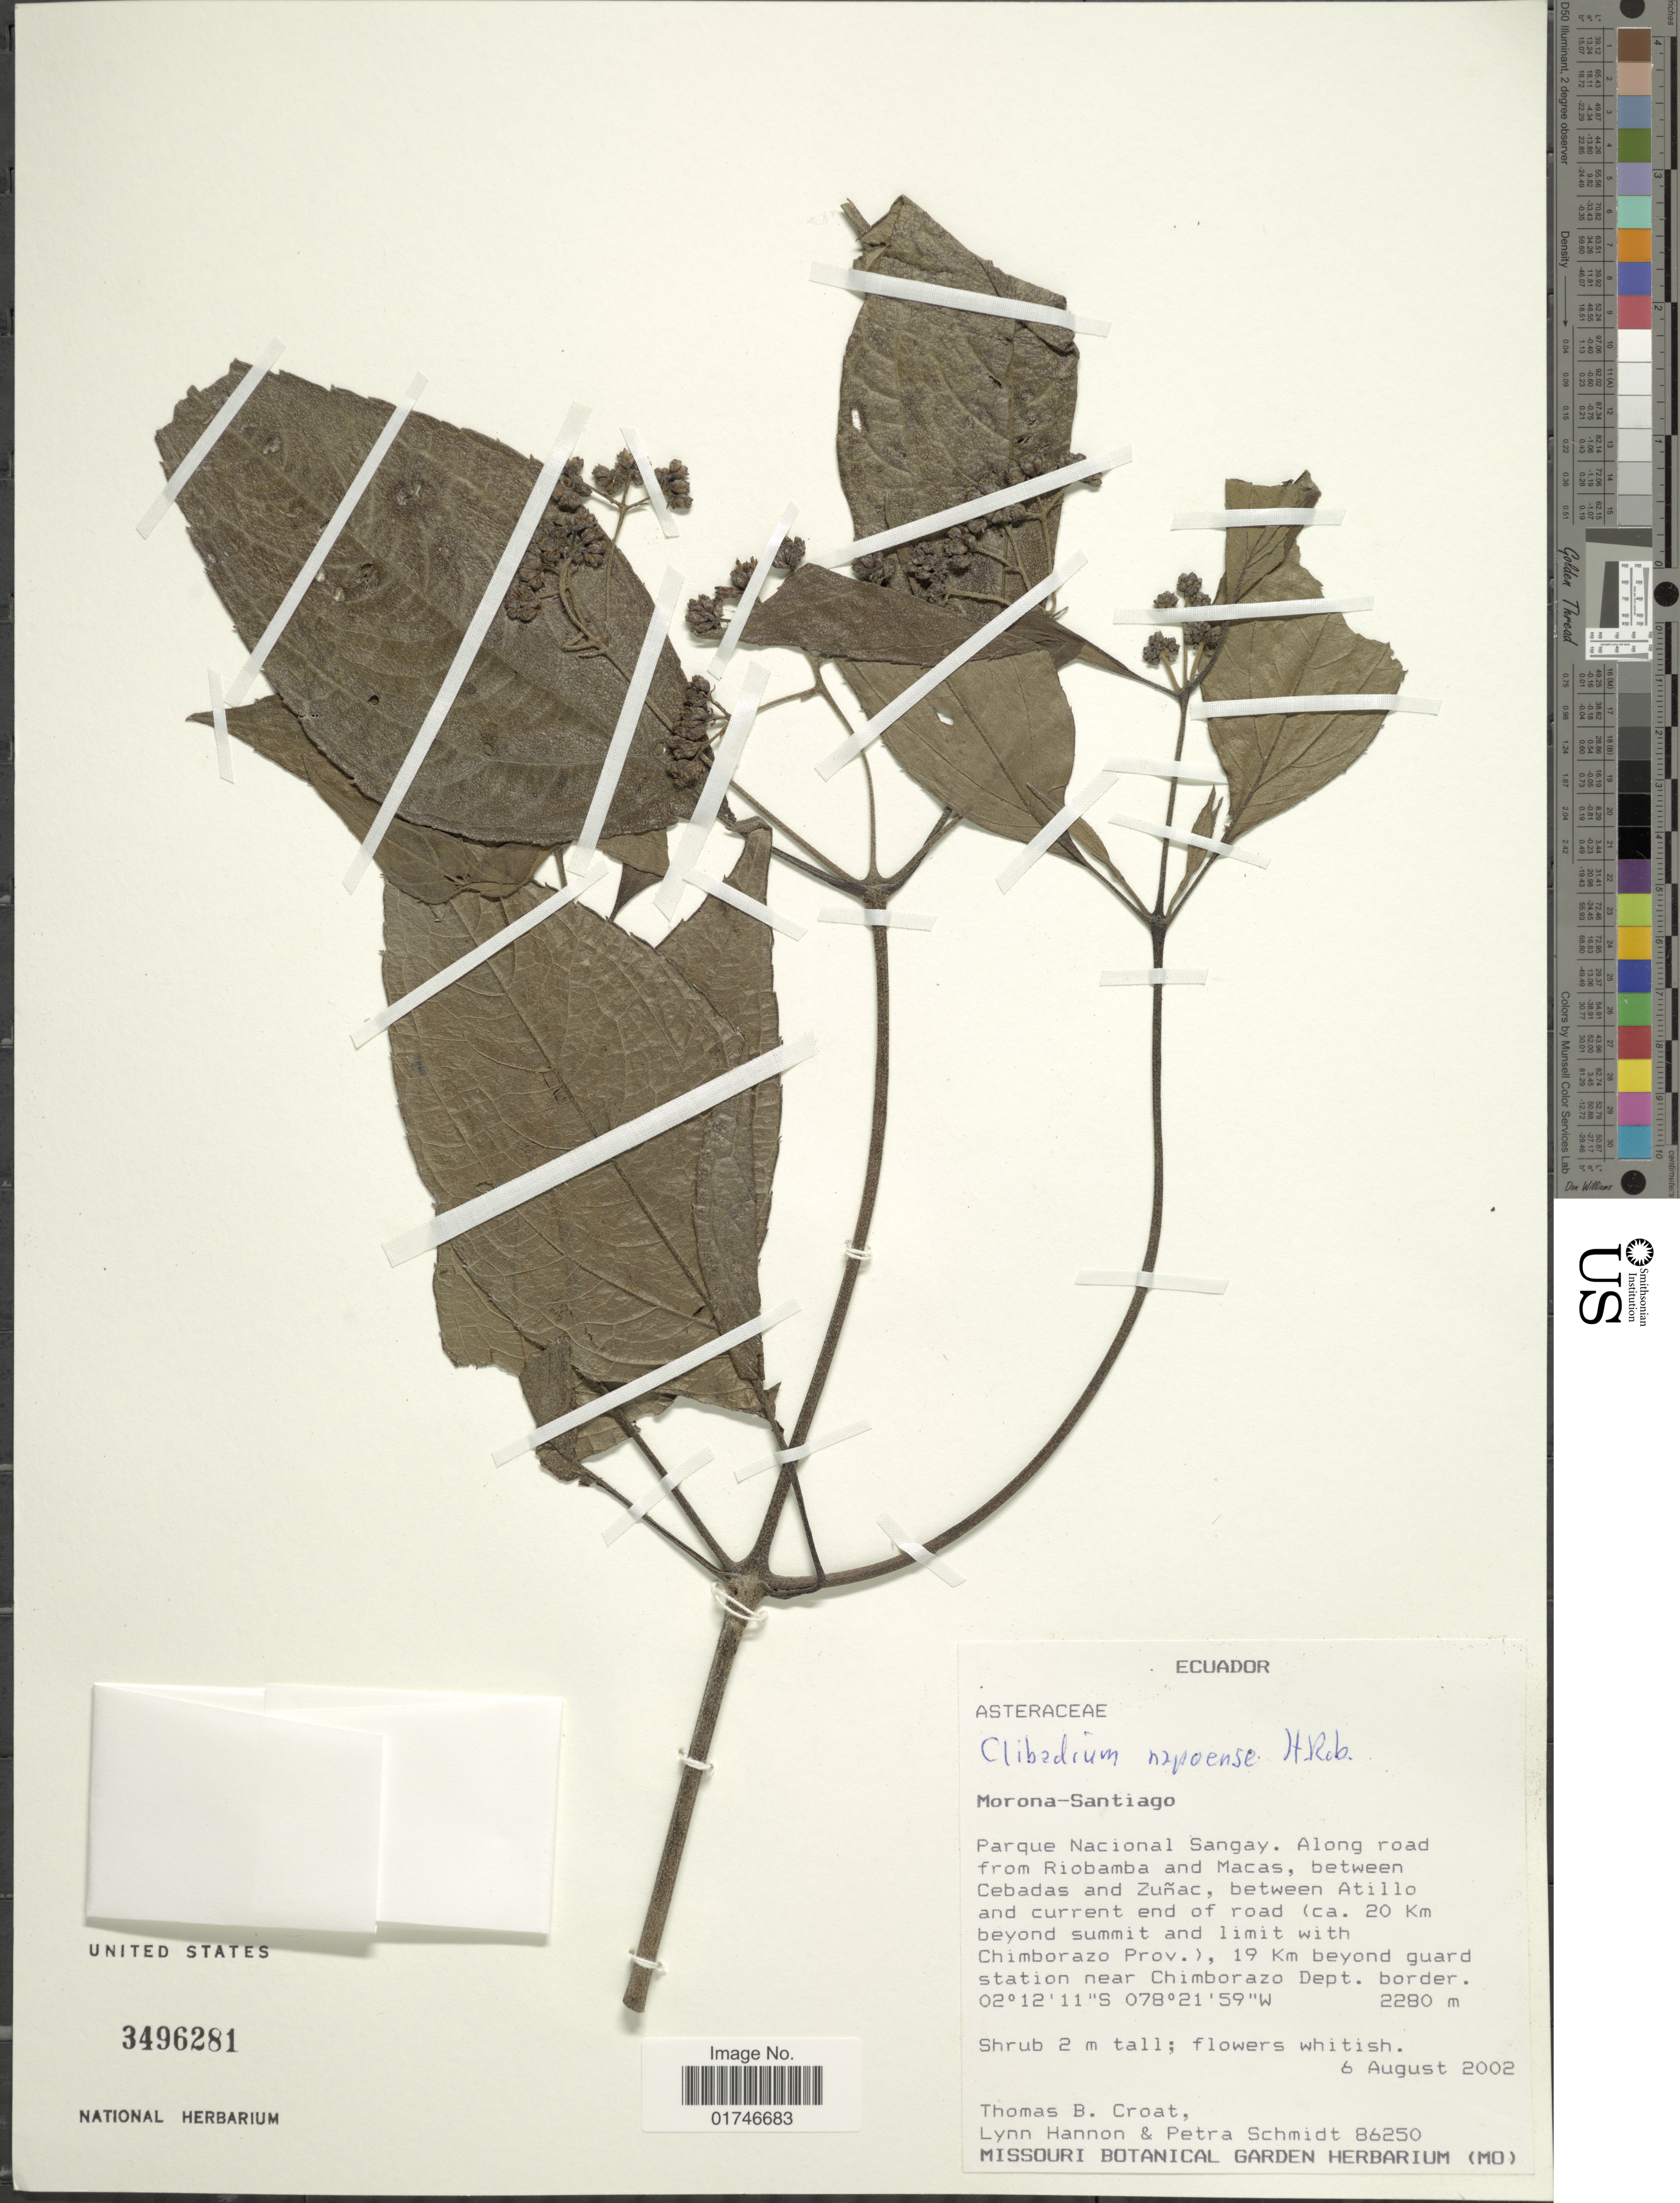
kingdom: Plantae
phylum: Tracheophyta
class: Magnoliopsida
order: Asterales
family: Asteraceae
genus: Clibadium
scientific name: Clibadium napoense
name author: H. Rob.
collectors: T. B. Croat, L. Hannon & P. Schmidt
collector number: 86250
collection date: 2002-08-06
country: Ecuador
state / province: Morona-Santiago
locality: Morona-Santiago. Parque Nacional Sangay. Along road from Riobamba and Macas, between Cebadas and Zuñac, between Atillo and current end of road (ca. 20 Km beyond summit and limit with Chimborazo Prov.), 19 Km beyond guard station near Chimborazo Dept. border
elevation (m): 2280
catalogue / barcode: US 3496281